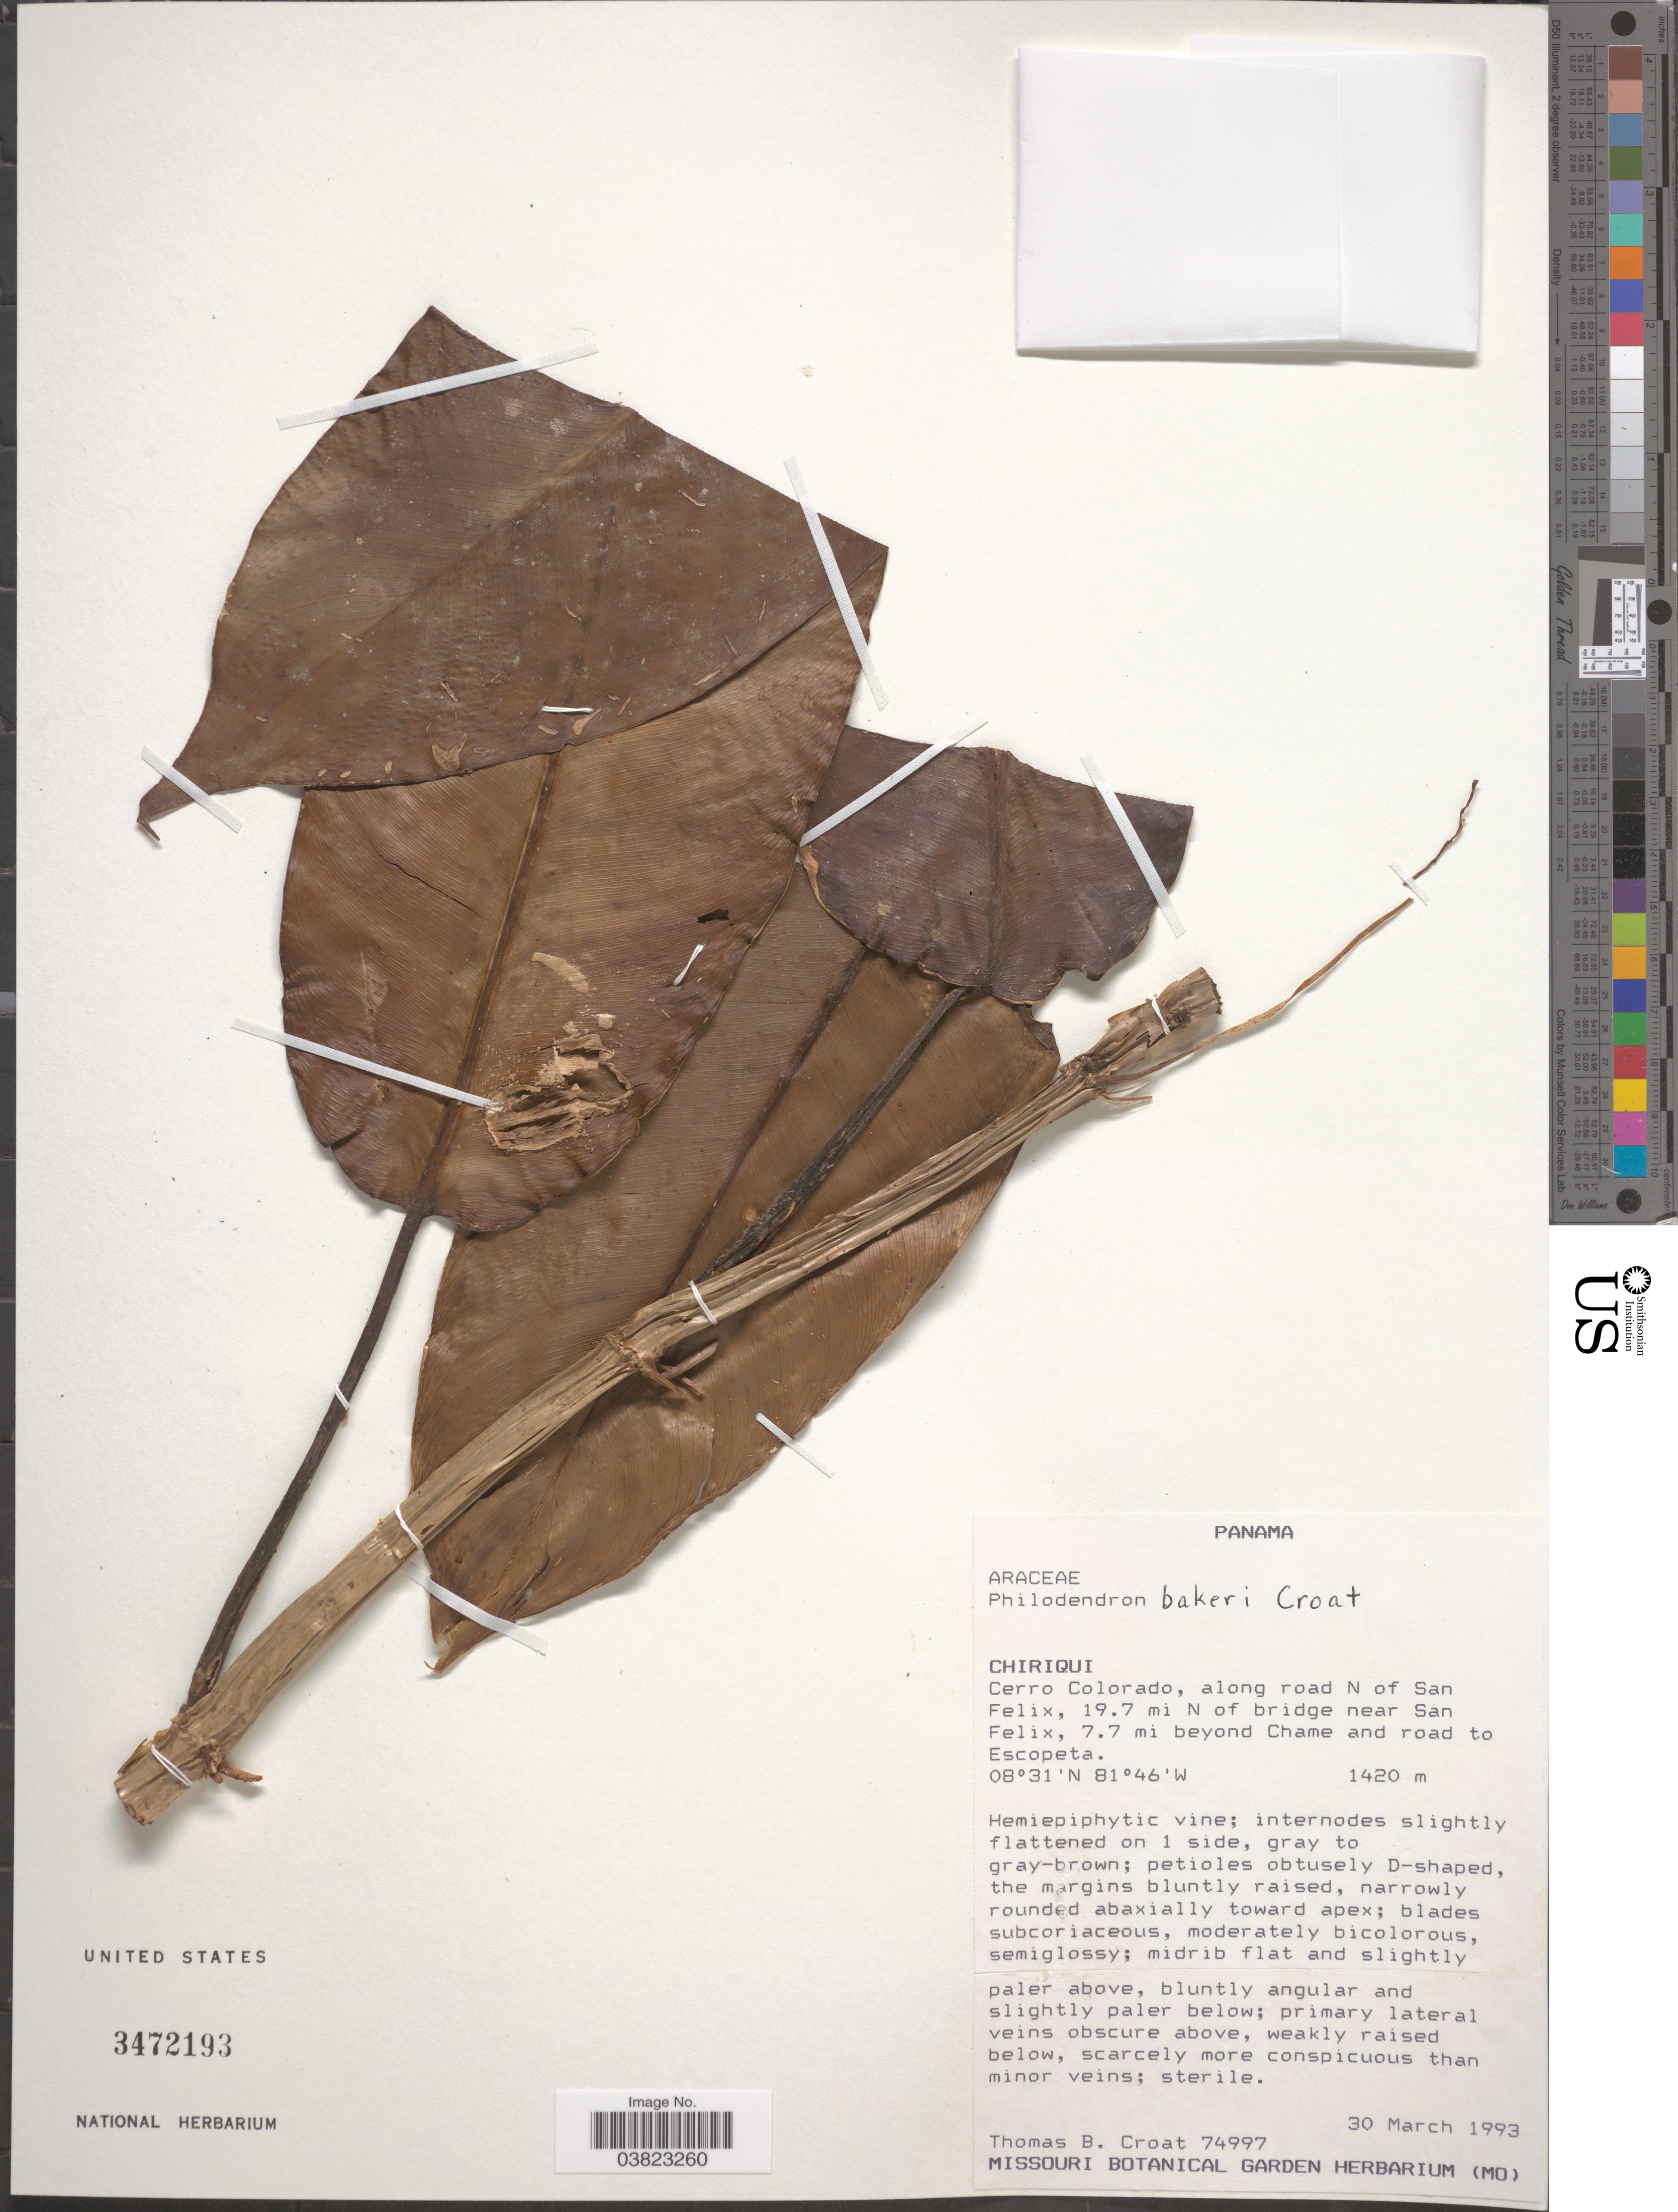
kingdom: Plantae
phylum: Tracheophyta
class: Liliopsida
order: Alismatales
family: Araceae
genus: Philodendron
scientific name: Philodendron bakeri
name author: Croat & Grayum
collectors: T. B. Croat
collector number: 74997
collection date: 1993-03-30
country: Panama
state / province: Chiriqui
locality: Cerro Colorado, along road N of San Felix, 19.7 mi N of bridge near San Felix, 7.7 mi beyond Chame and road to Escopeta.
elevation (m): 1420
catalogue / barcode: US 3472193